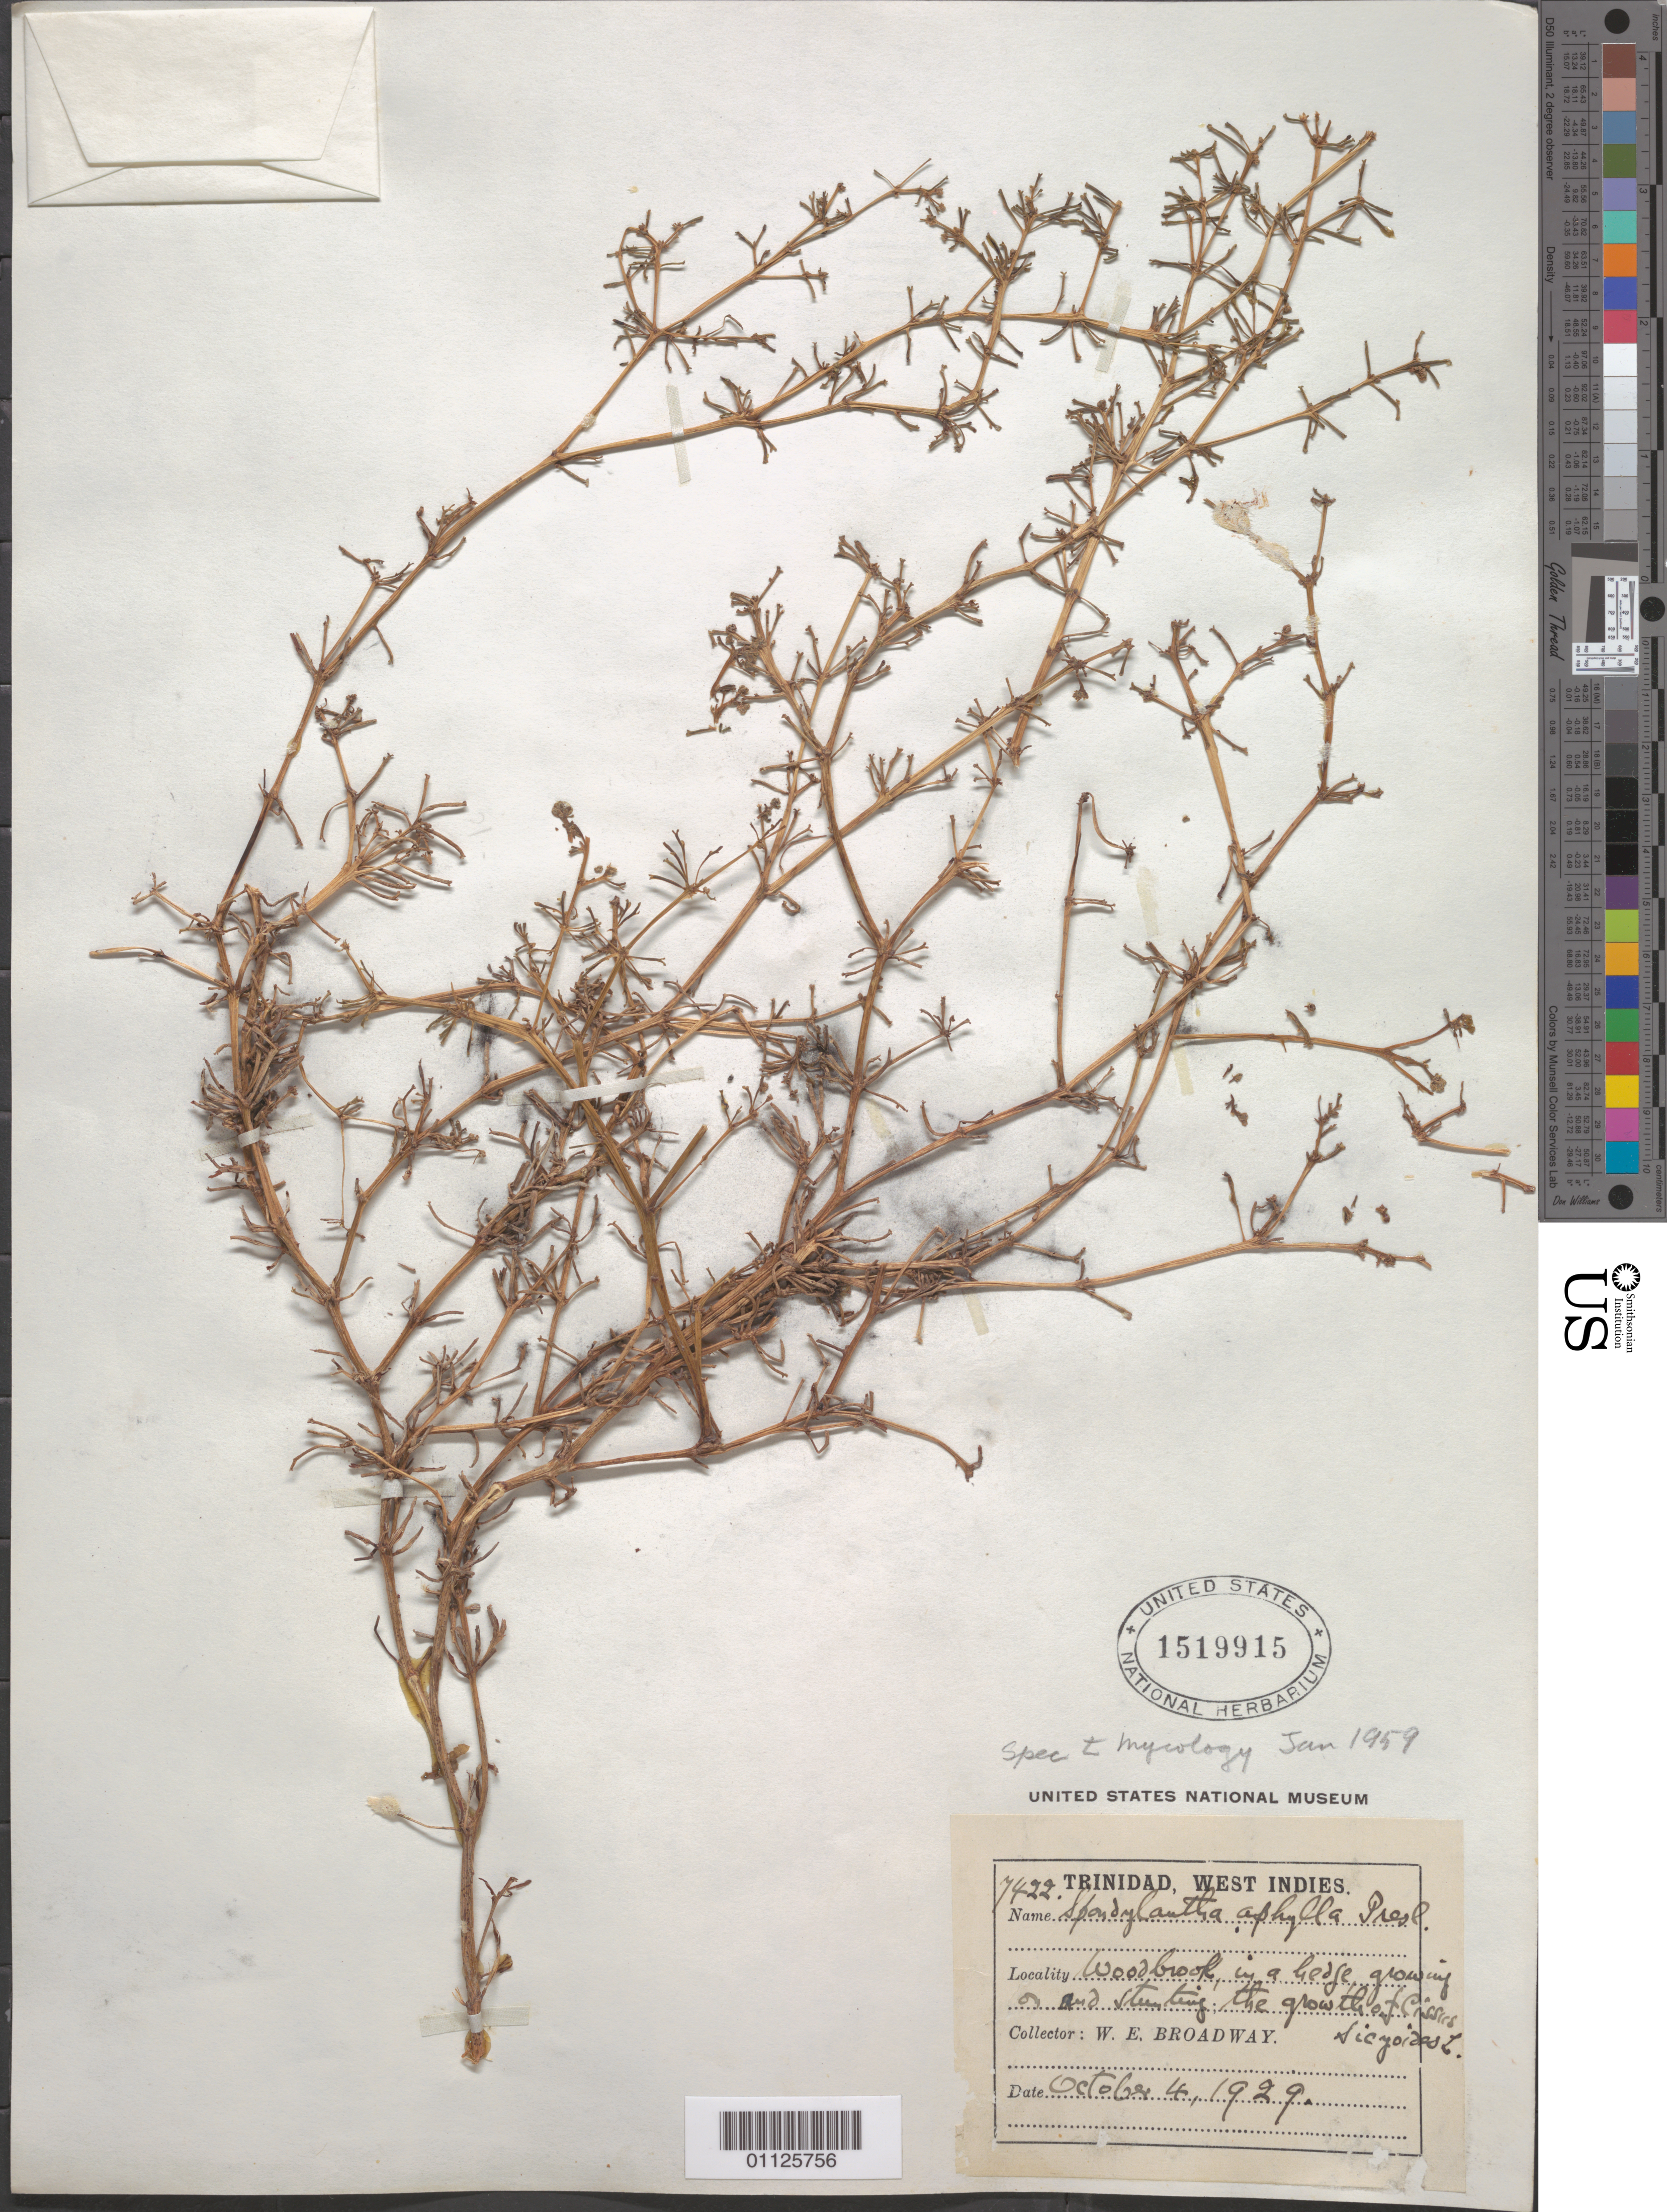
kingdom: Plantae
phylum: Tracheophyta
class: Magnoliopsida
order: Vitales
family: Vitaceae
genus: Cissus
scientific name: Cissus verticillata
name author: (L.) Nicolson & C.E. Jarvis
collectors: W. E. Broadway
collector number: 7422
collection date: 1929-10-04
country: Trinidad and Tobago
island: Trinidad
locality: Woodbrook.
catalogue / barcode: US 1519915